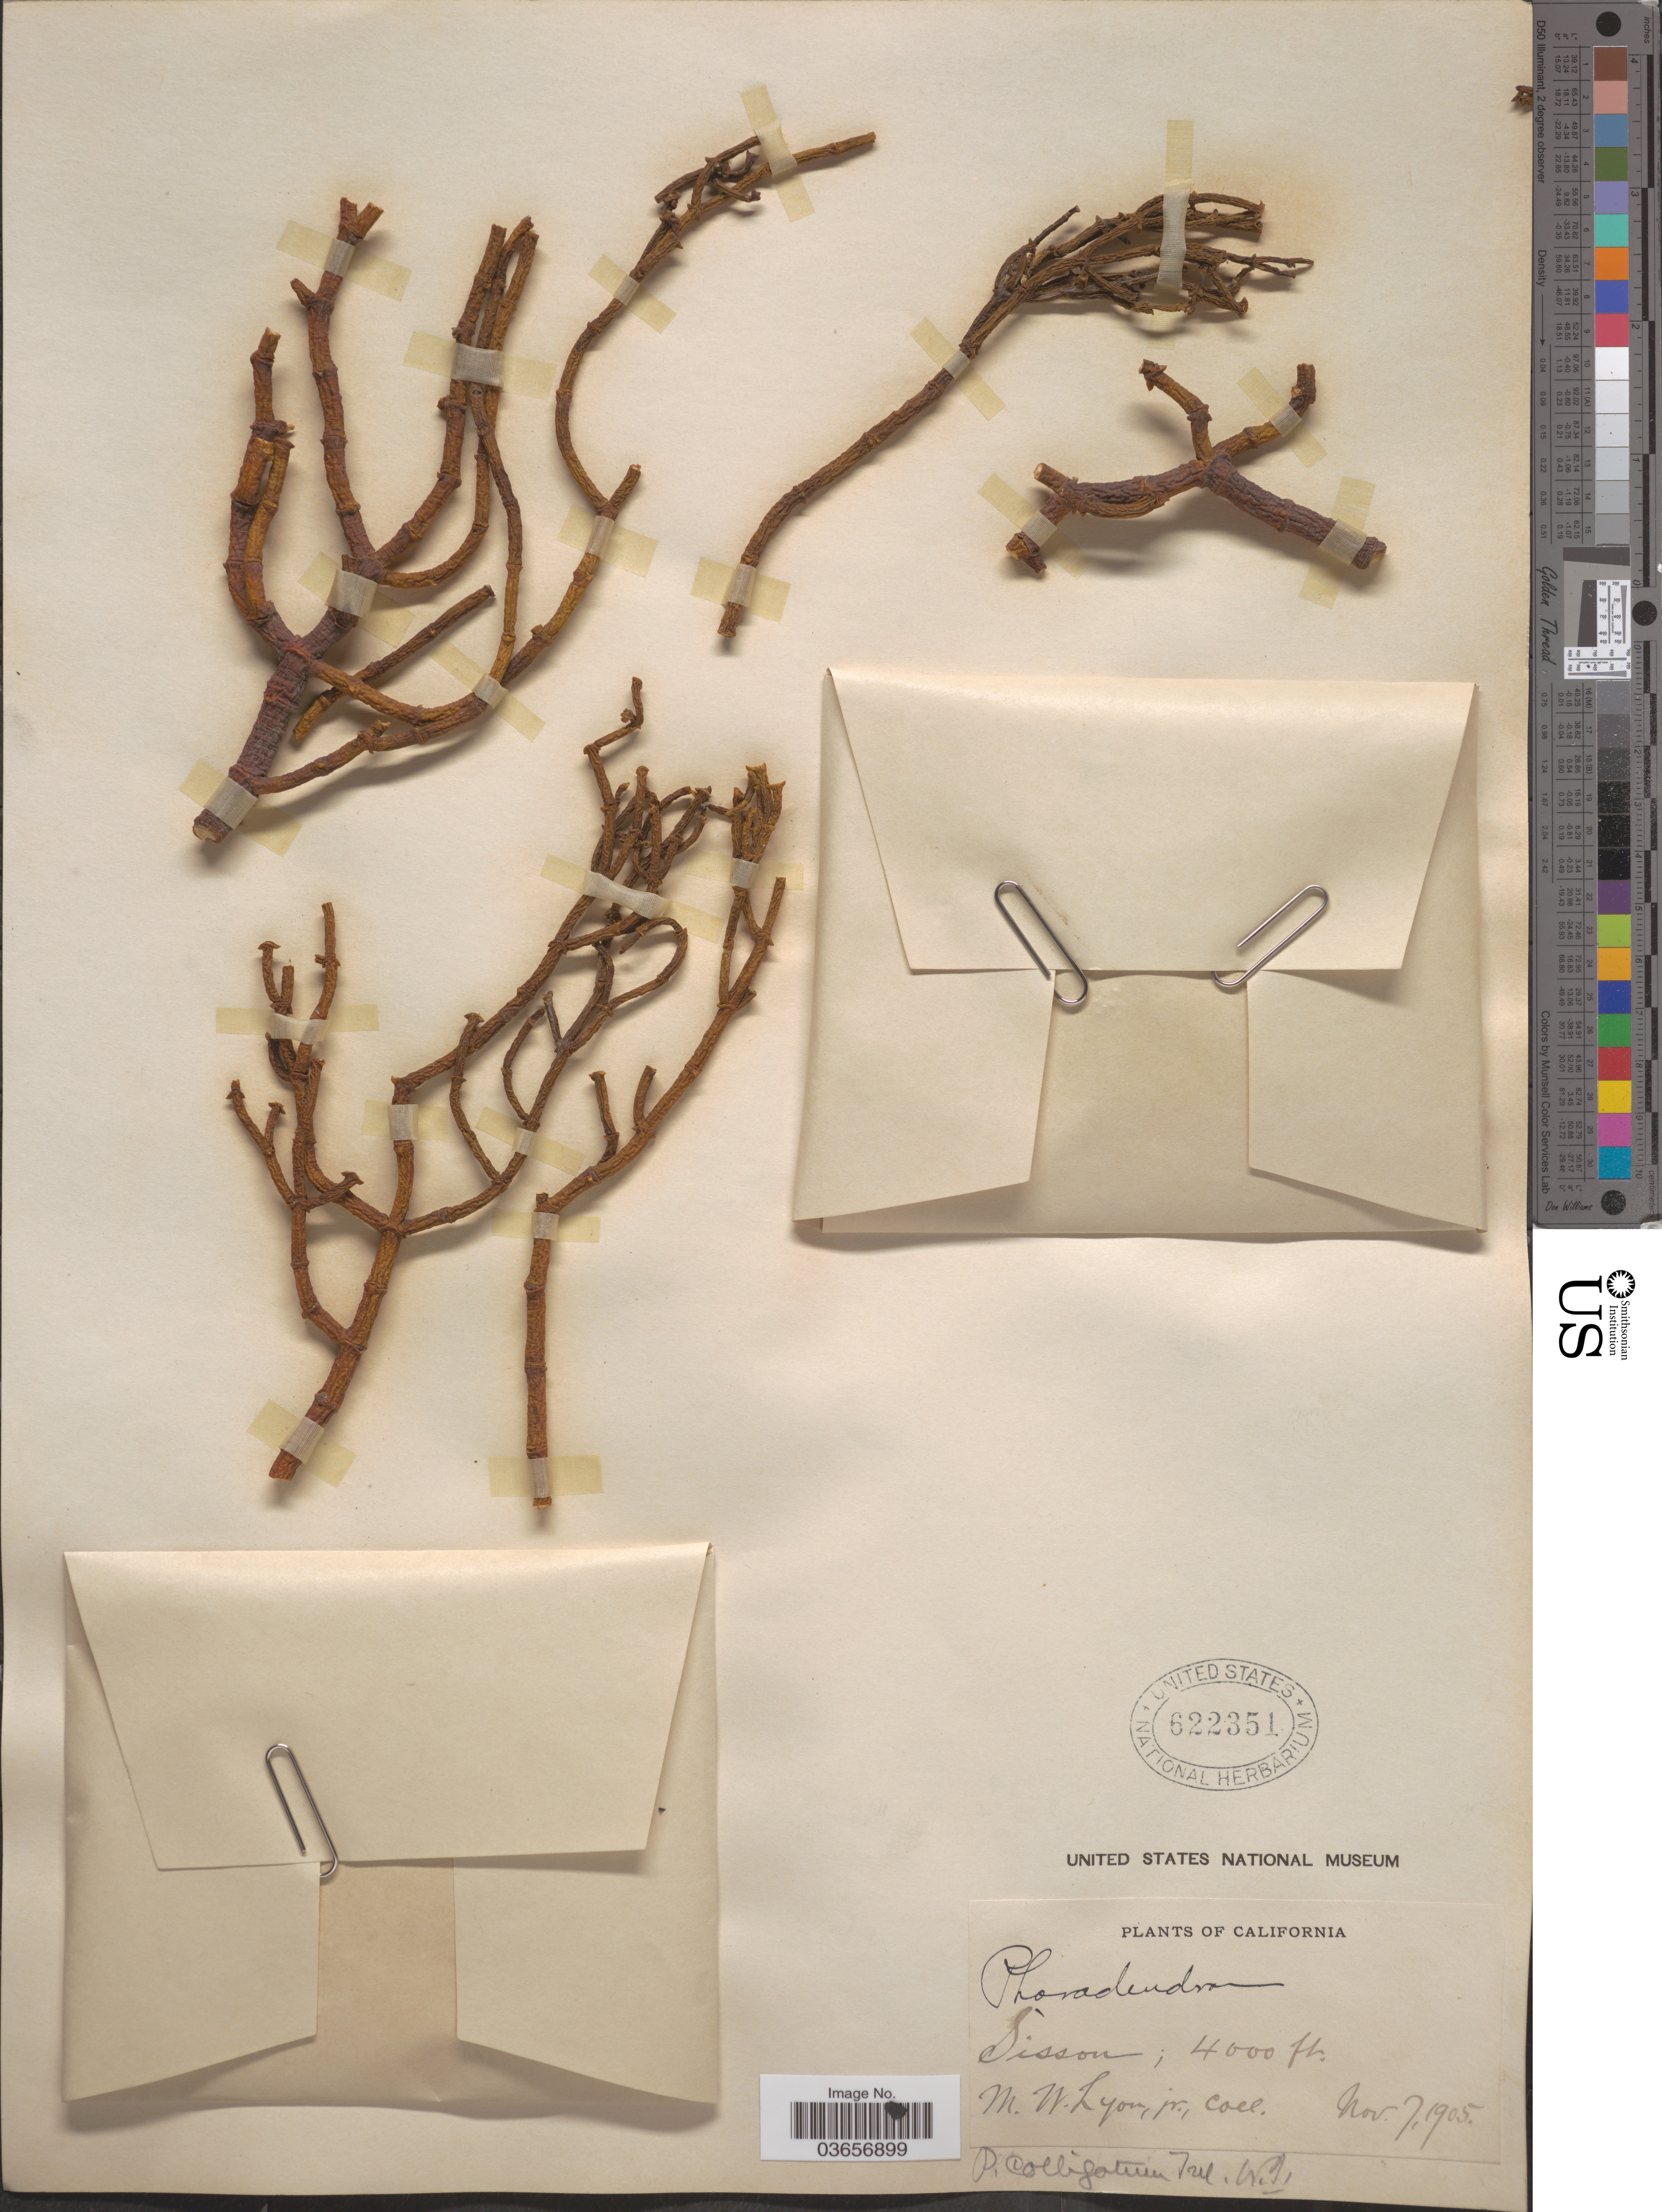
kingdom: Plantae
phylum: Tracheophyta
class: Magnoliopsida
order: Santalales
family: Viscaceae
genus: Phoradendron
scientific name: Phoradendron juniperinum var. ligatum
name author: (Trel.) Fosberg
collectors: M. W. Lyon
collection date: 1905-11-07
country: United States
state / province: California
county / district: Siskiyou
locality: Sisson.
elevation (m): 1219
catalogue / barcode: US 622351